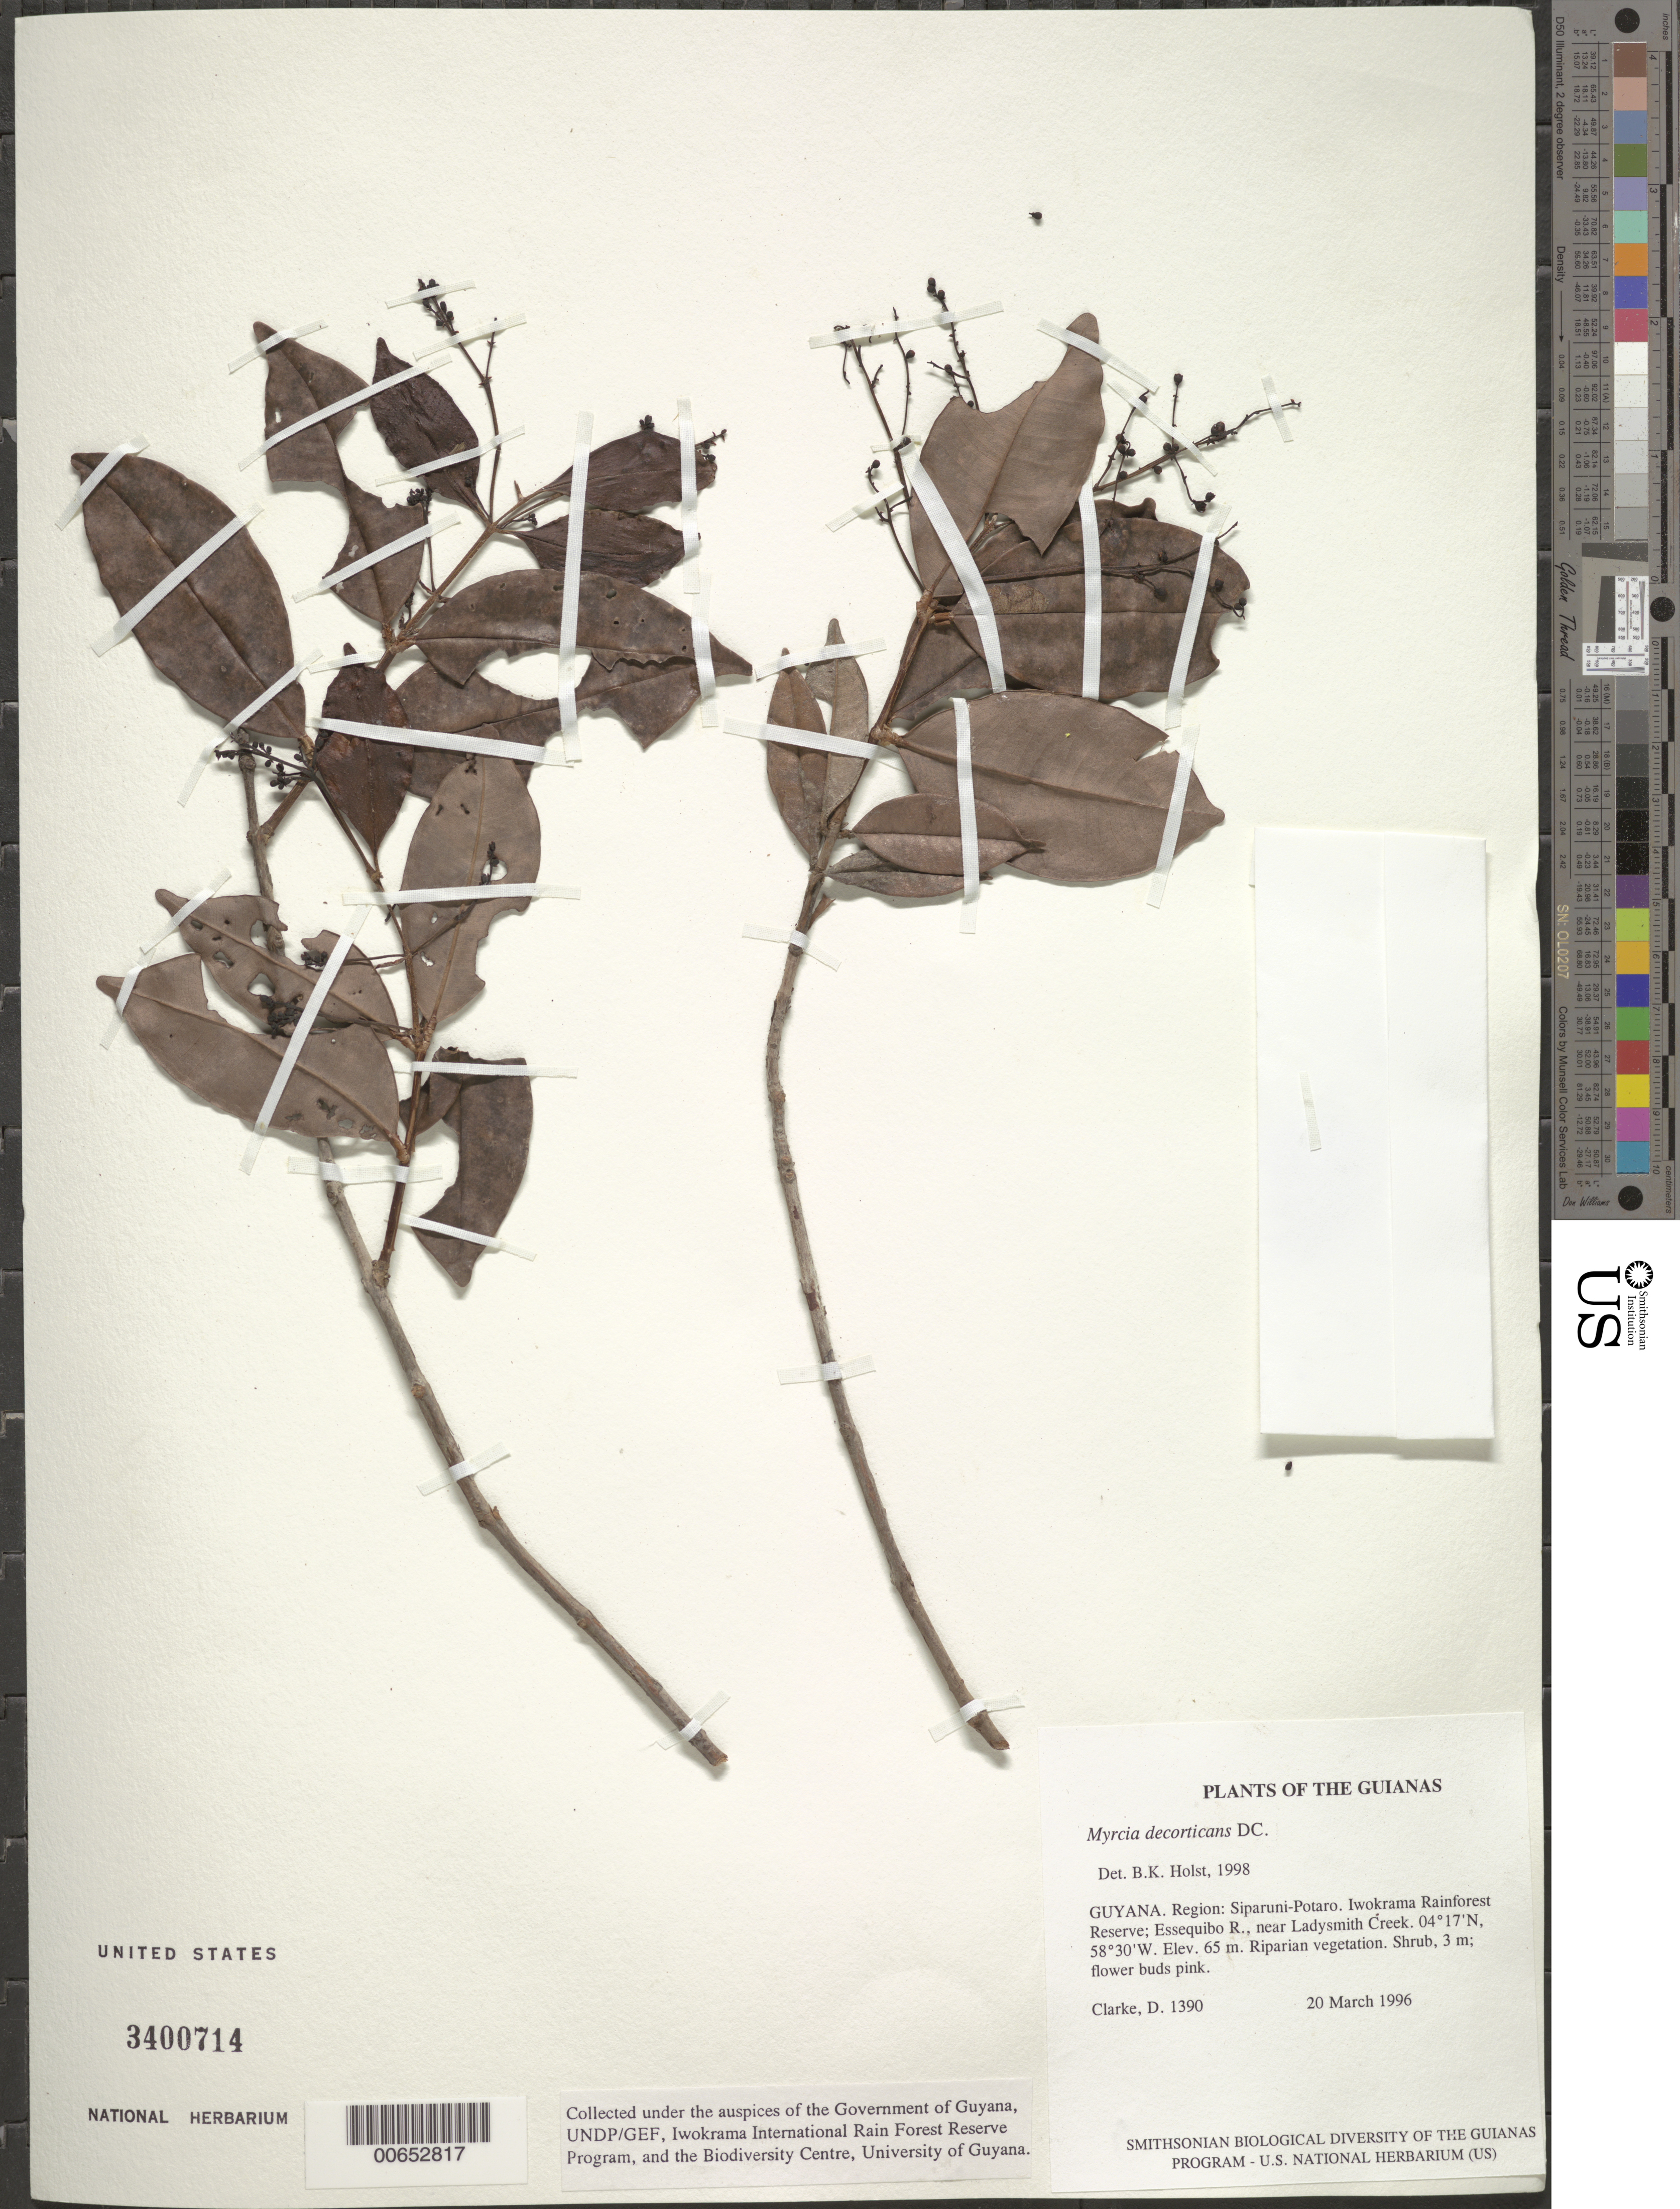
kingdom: Plantae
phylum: Tracheophyta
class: Magnoliopsida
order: Myrtales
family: Myrtaceae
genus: Myrcia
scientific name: Myrcia decorticans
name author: DC.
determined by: Holst, Bruce K.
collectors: H. D. Clarke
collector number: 1390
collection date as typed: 20 March 1996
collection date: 1996-03-20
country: Guyana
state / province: Potaro-Siparuni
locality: Iwokrama Rainforest Reserve; Essequibo R., near Ladysmith Creek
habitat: Riparian vegetation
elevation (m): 65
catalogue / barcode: US 3400714